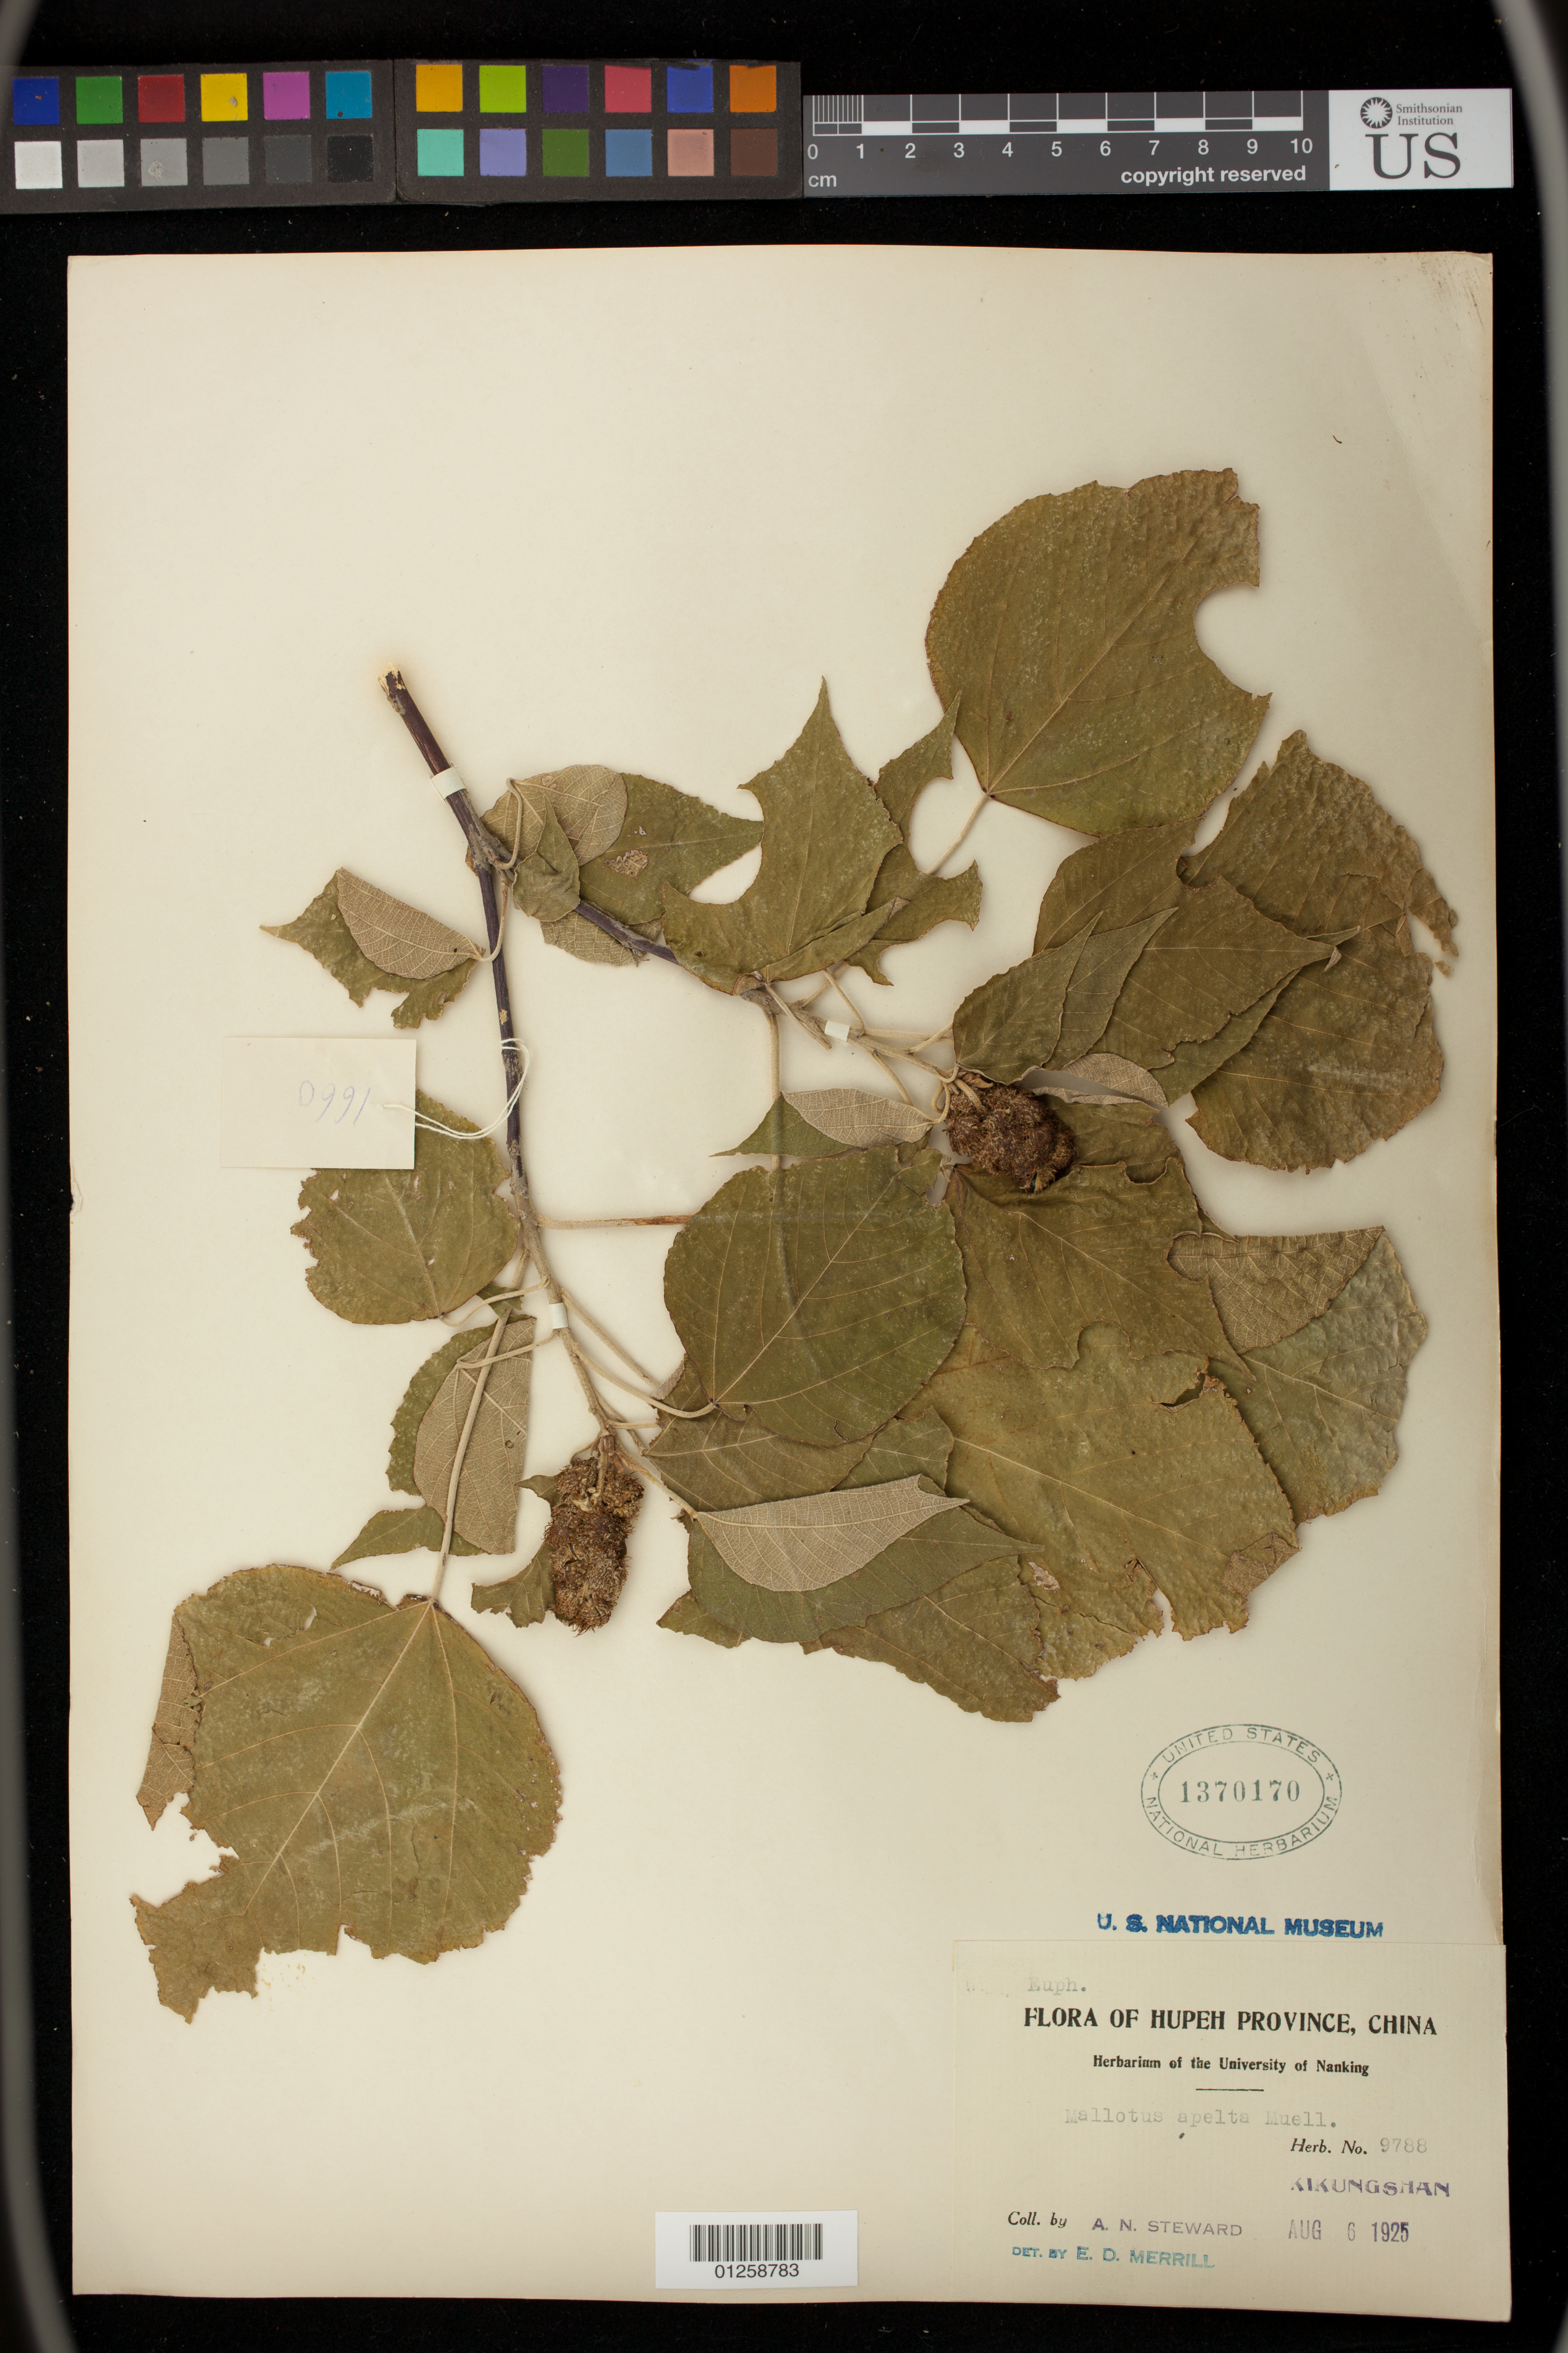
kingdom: Plantae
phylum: Tracheophyta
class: Magnoliopsida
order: Malpighiales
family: Euphorbiaceae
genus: Mallotus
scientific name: Mallotus apelta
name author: (Lour.) Müll. Arg.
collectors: A. Steward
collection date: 1925-08-06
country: China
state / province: Hubei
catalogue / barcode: US 1370170